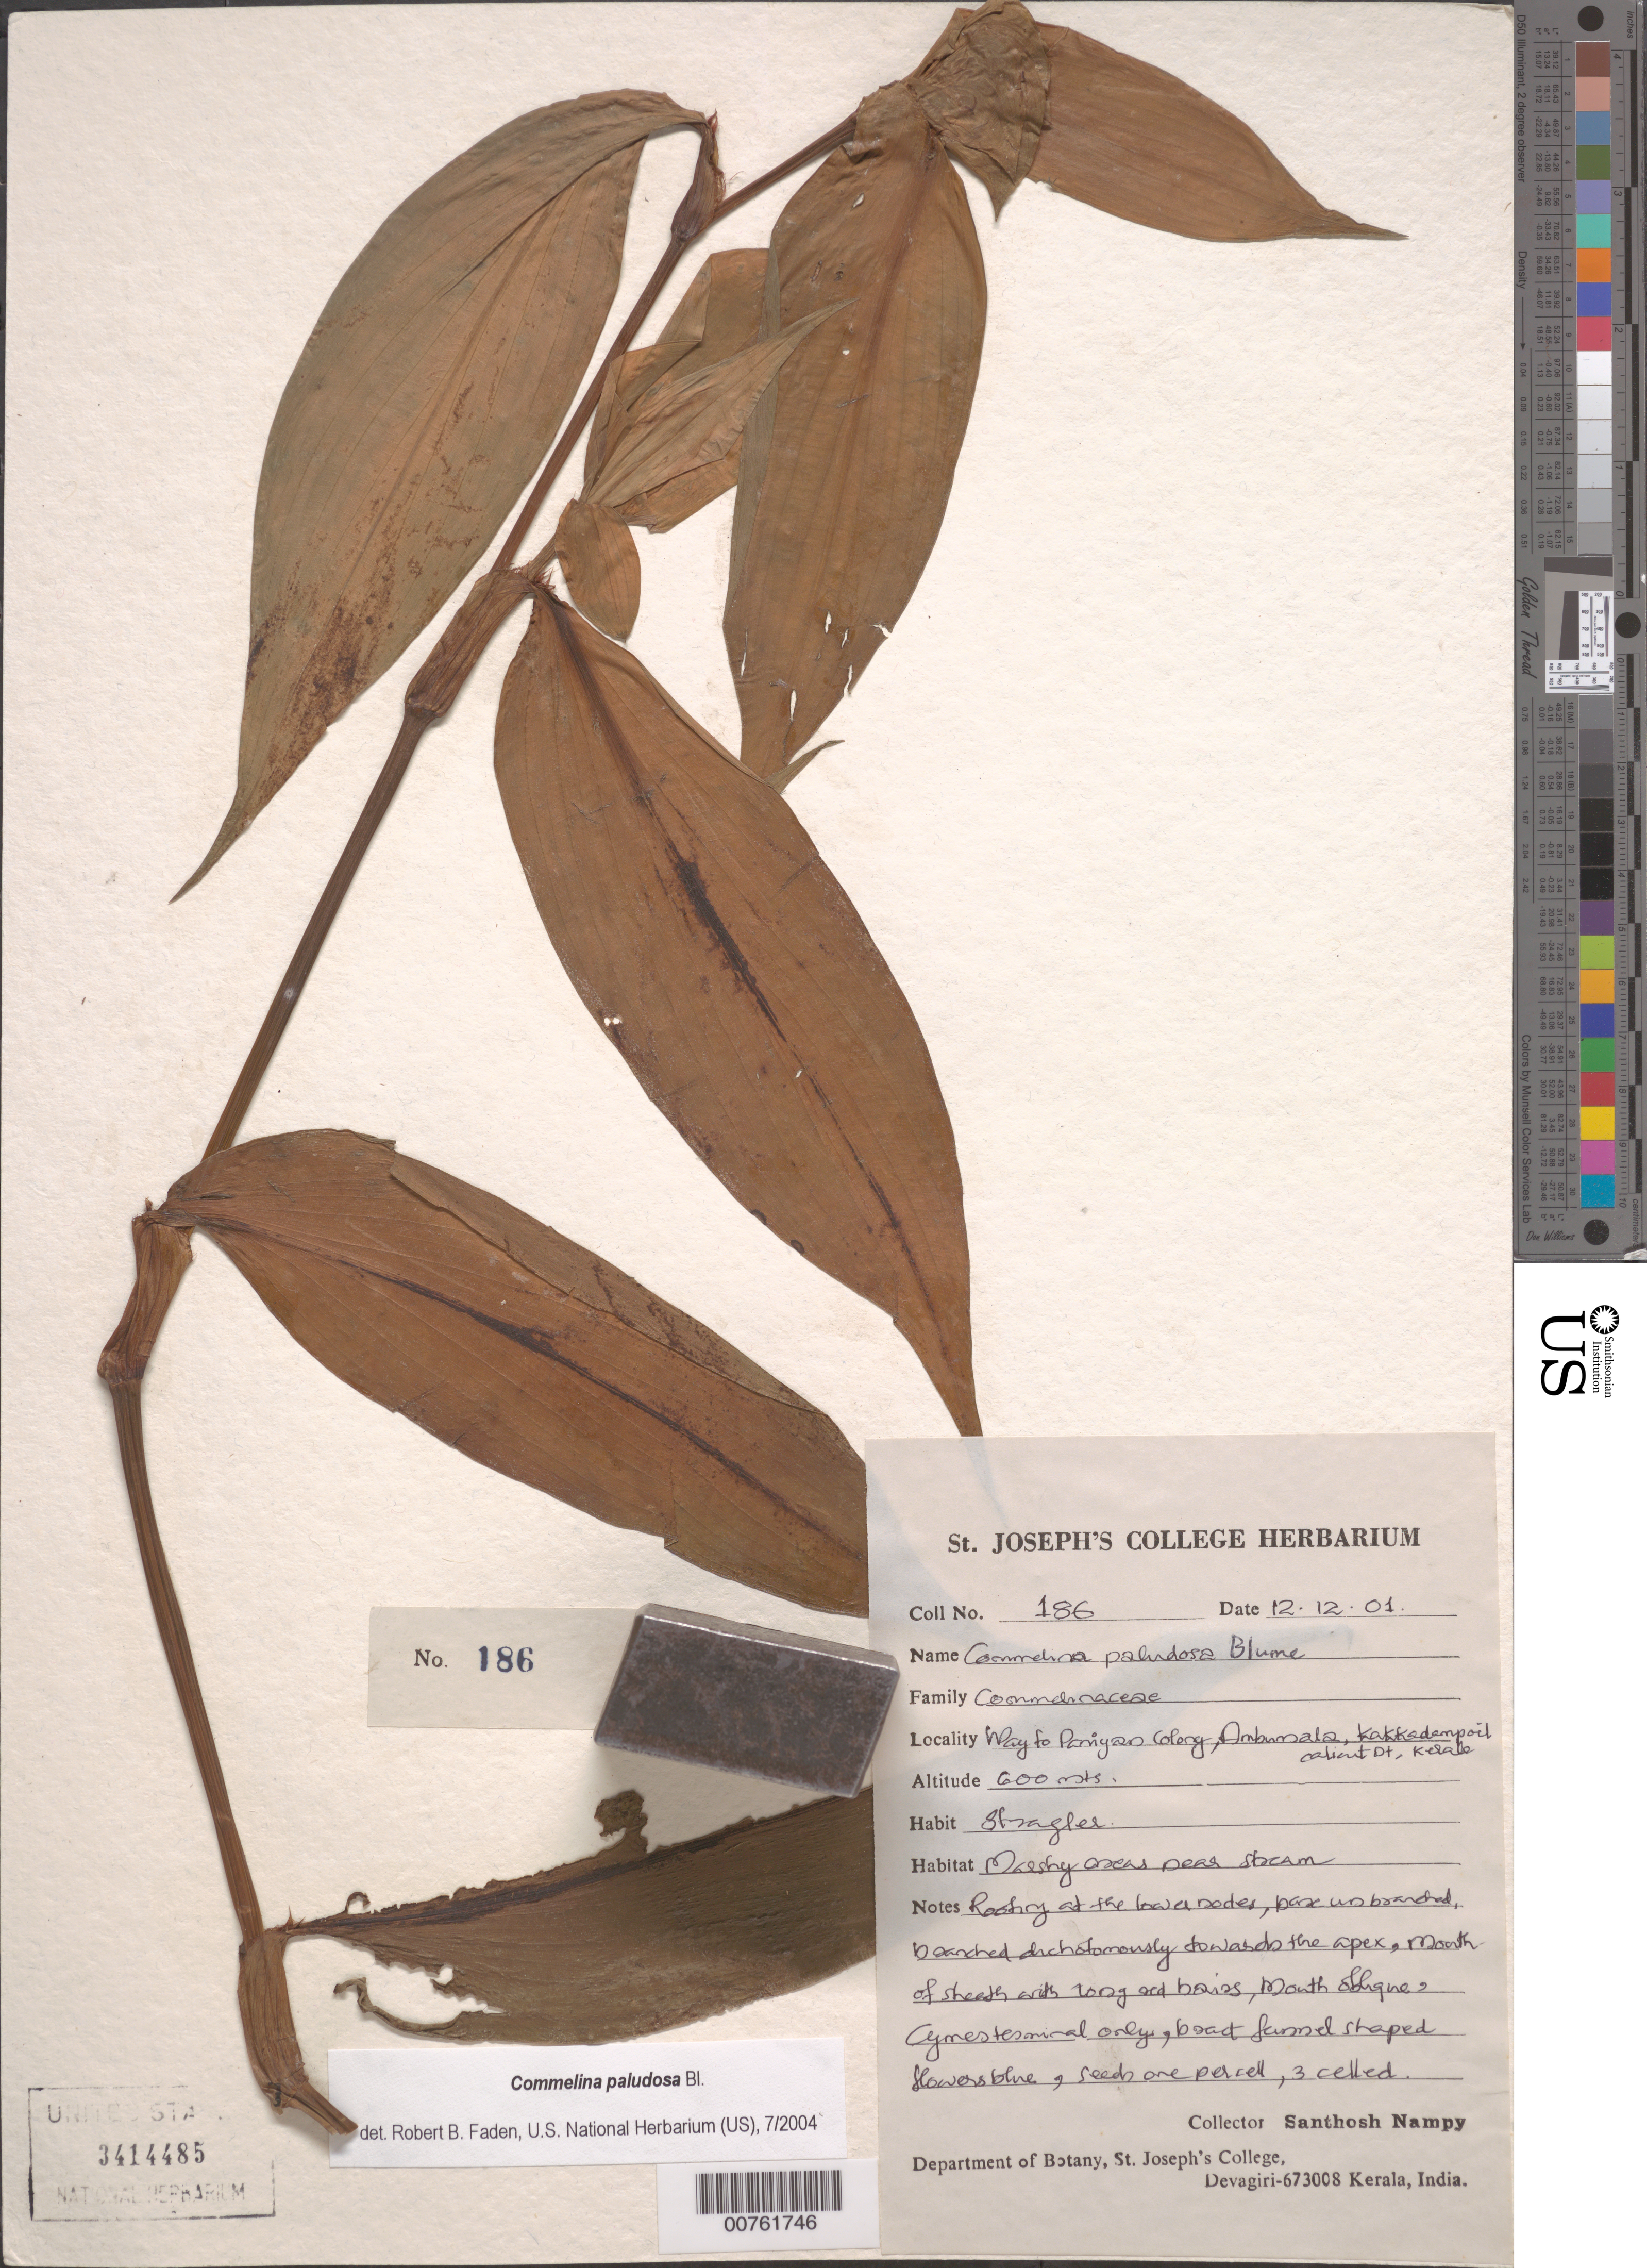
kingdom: Plantae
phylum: Tracheophyta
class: Liliopsida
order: Commelinales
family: Commelinaceae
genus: Commelina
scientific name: Commelina paludosa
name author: Blume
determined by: Faden, Robert B., (US), Smithsonian Institution - National Museum of Natural History (UNITED STATES)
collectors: S. Nampy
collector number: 186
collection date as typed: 12 Dec 2001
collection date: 2001-12-12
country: India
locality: Ambumala. Kakkadempoil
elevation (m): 600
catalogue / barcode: US 3414485